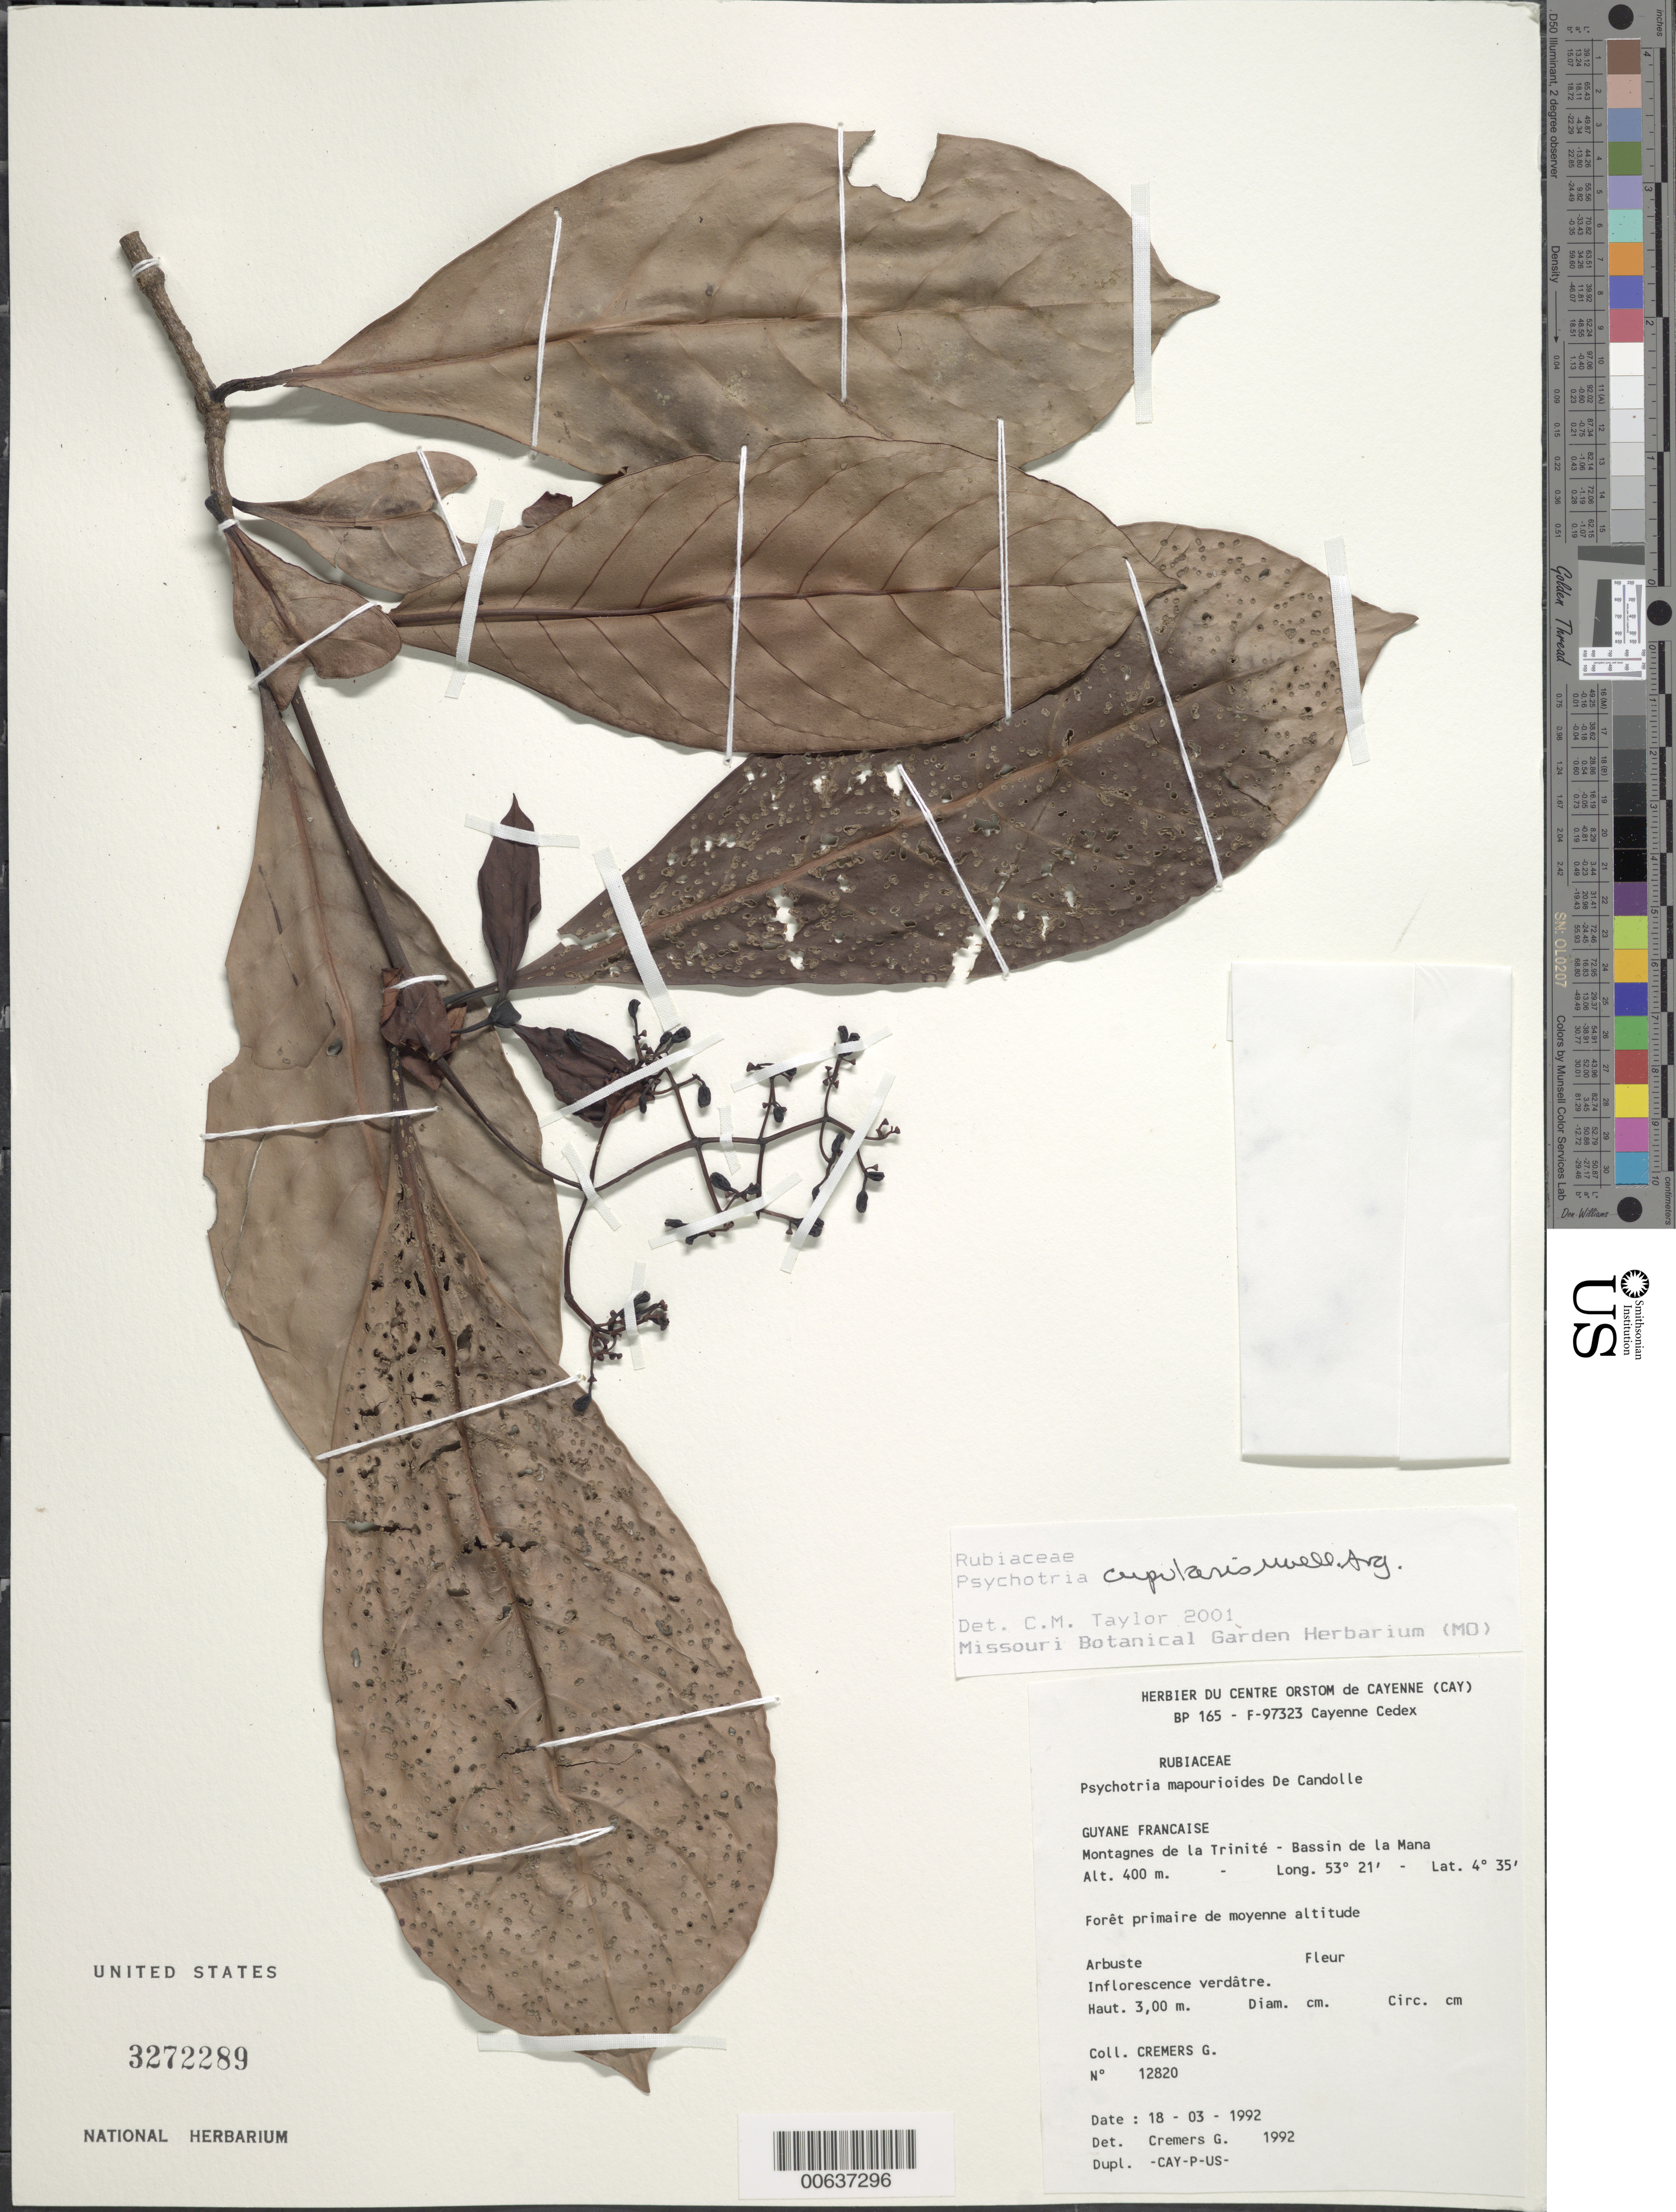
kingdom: Plantae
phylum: Tracheophyta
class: Magnoliopsida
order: Gentianales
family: Rubiaceae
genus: Psychotria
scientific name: Psychotria cupularis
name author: (Müll. Arg.) Standl.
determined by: Taylor, Charlotte M.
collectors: G. Cremers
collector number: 12820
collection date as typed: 18-Mar-92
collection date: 1992-03-18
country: French Guiana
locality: Montagnes de la Trinité, Bassin de la Mana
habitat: Forêt primaire de moyenne altitude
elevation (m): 400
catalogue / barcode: US 3272289